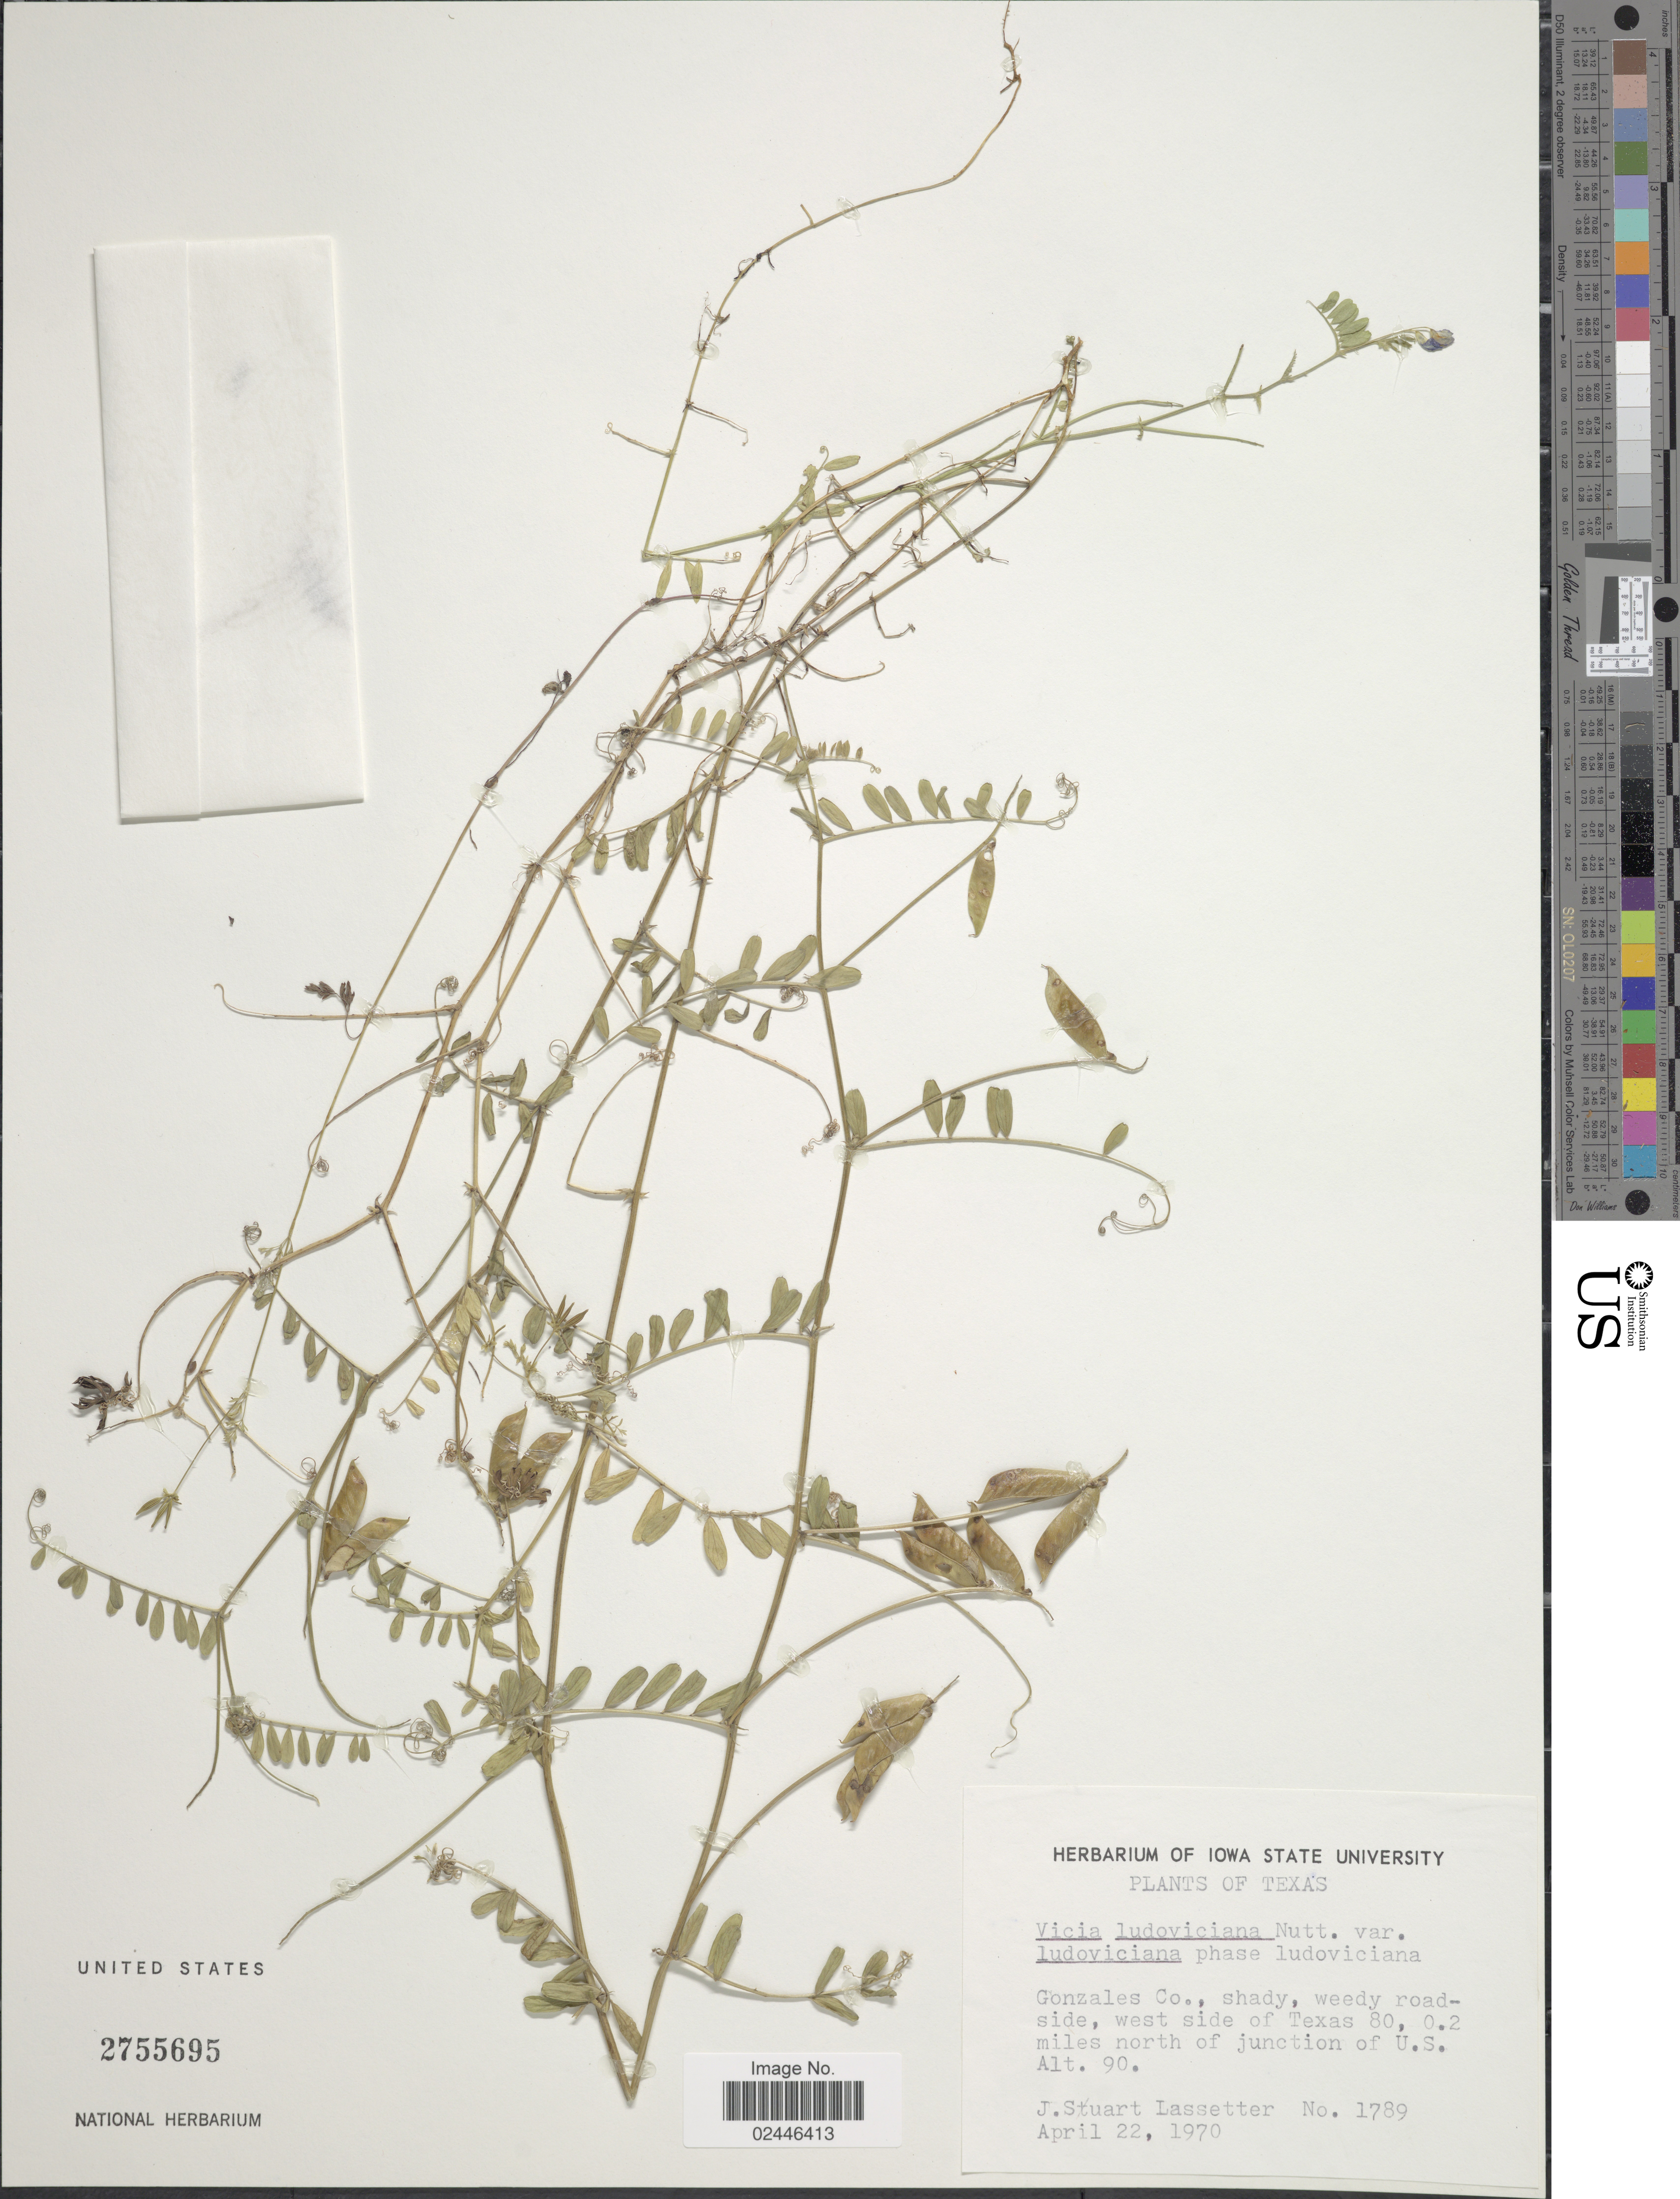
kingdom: Plantae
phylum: Tracheophyta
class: Magnoliopsida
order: Fabales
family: Fabaceae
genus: Vicia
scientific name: Vicia ludoviciana var. ludoviciana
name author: Nutt. ex Torr. & A. Gray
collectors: J. Lassetter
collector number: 1789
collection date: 1970-04-22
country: United States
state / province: Texas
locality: Gonzales Co., shady, weedy roadside, west side of Texas 80, 0.2 miles north of junction of U.S.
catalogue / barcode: US 2755695